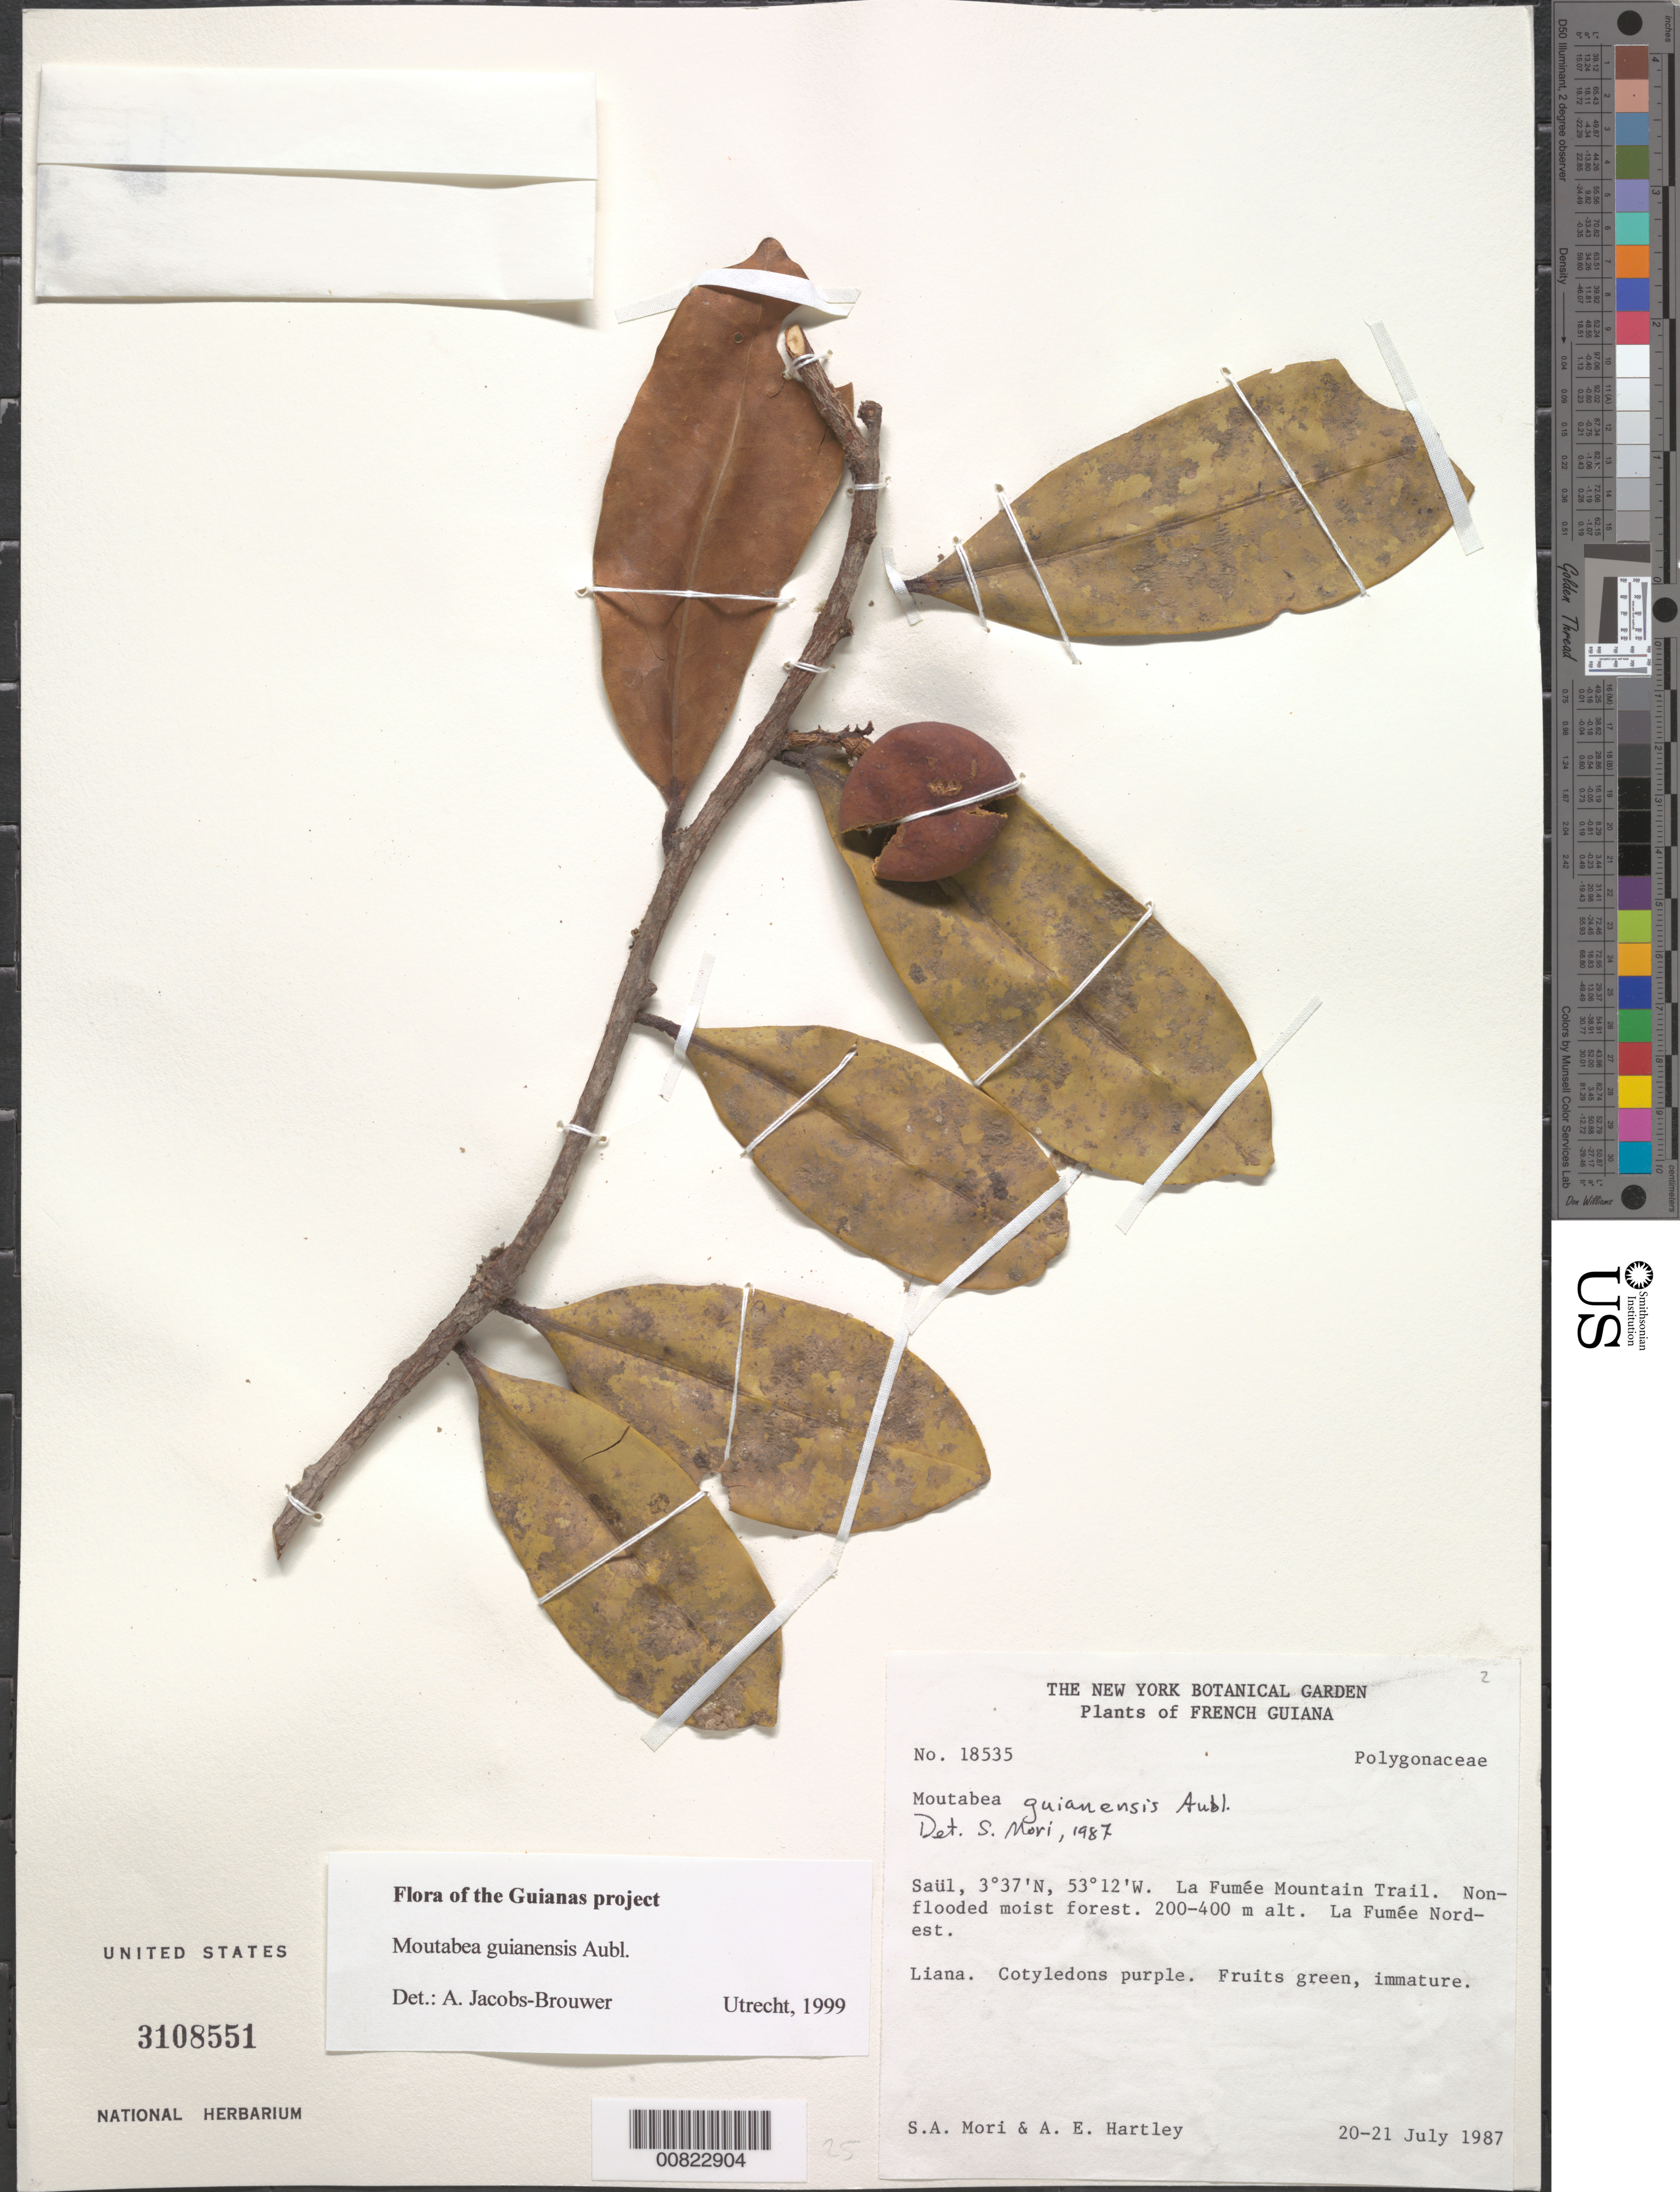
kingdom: Plantae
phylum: Tracheophyta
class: Magnoliopsida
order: Fabales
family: Polygalaceae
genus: Moutabea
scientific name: Moutabea guianensis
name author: Aubl.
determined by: Jacobs-Brouwer, A.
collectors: S. Mori & A. E. Hartley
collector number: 18535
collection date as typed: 20-Jul-87 to 21-Jul-87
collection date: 1987-07-20/1987-07-21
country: French Guiana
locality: Saül, La Fumée Mountain Trail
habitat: Non-flooded moist forest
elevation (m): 200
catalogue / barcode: US 3108551